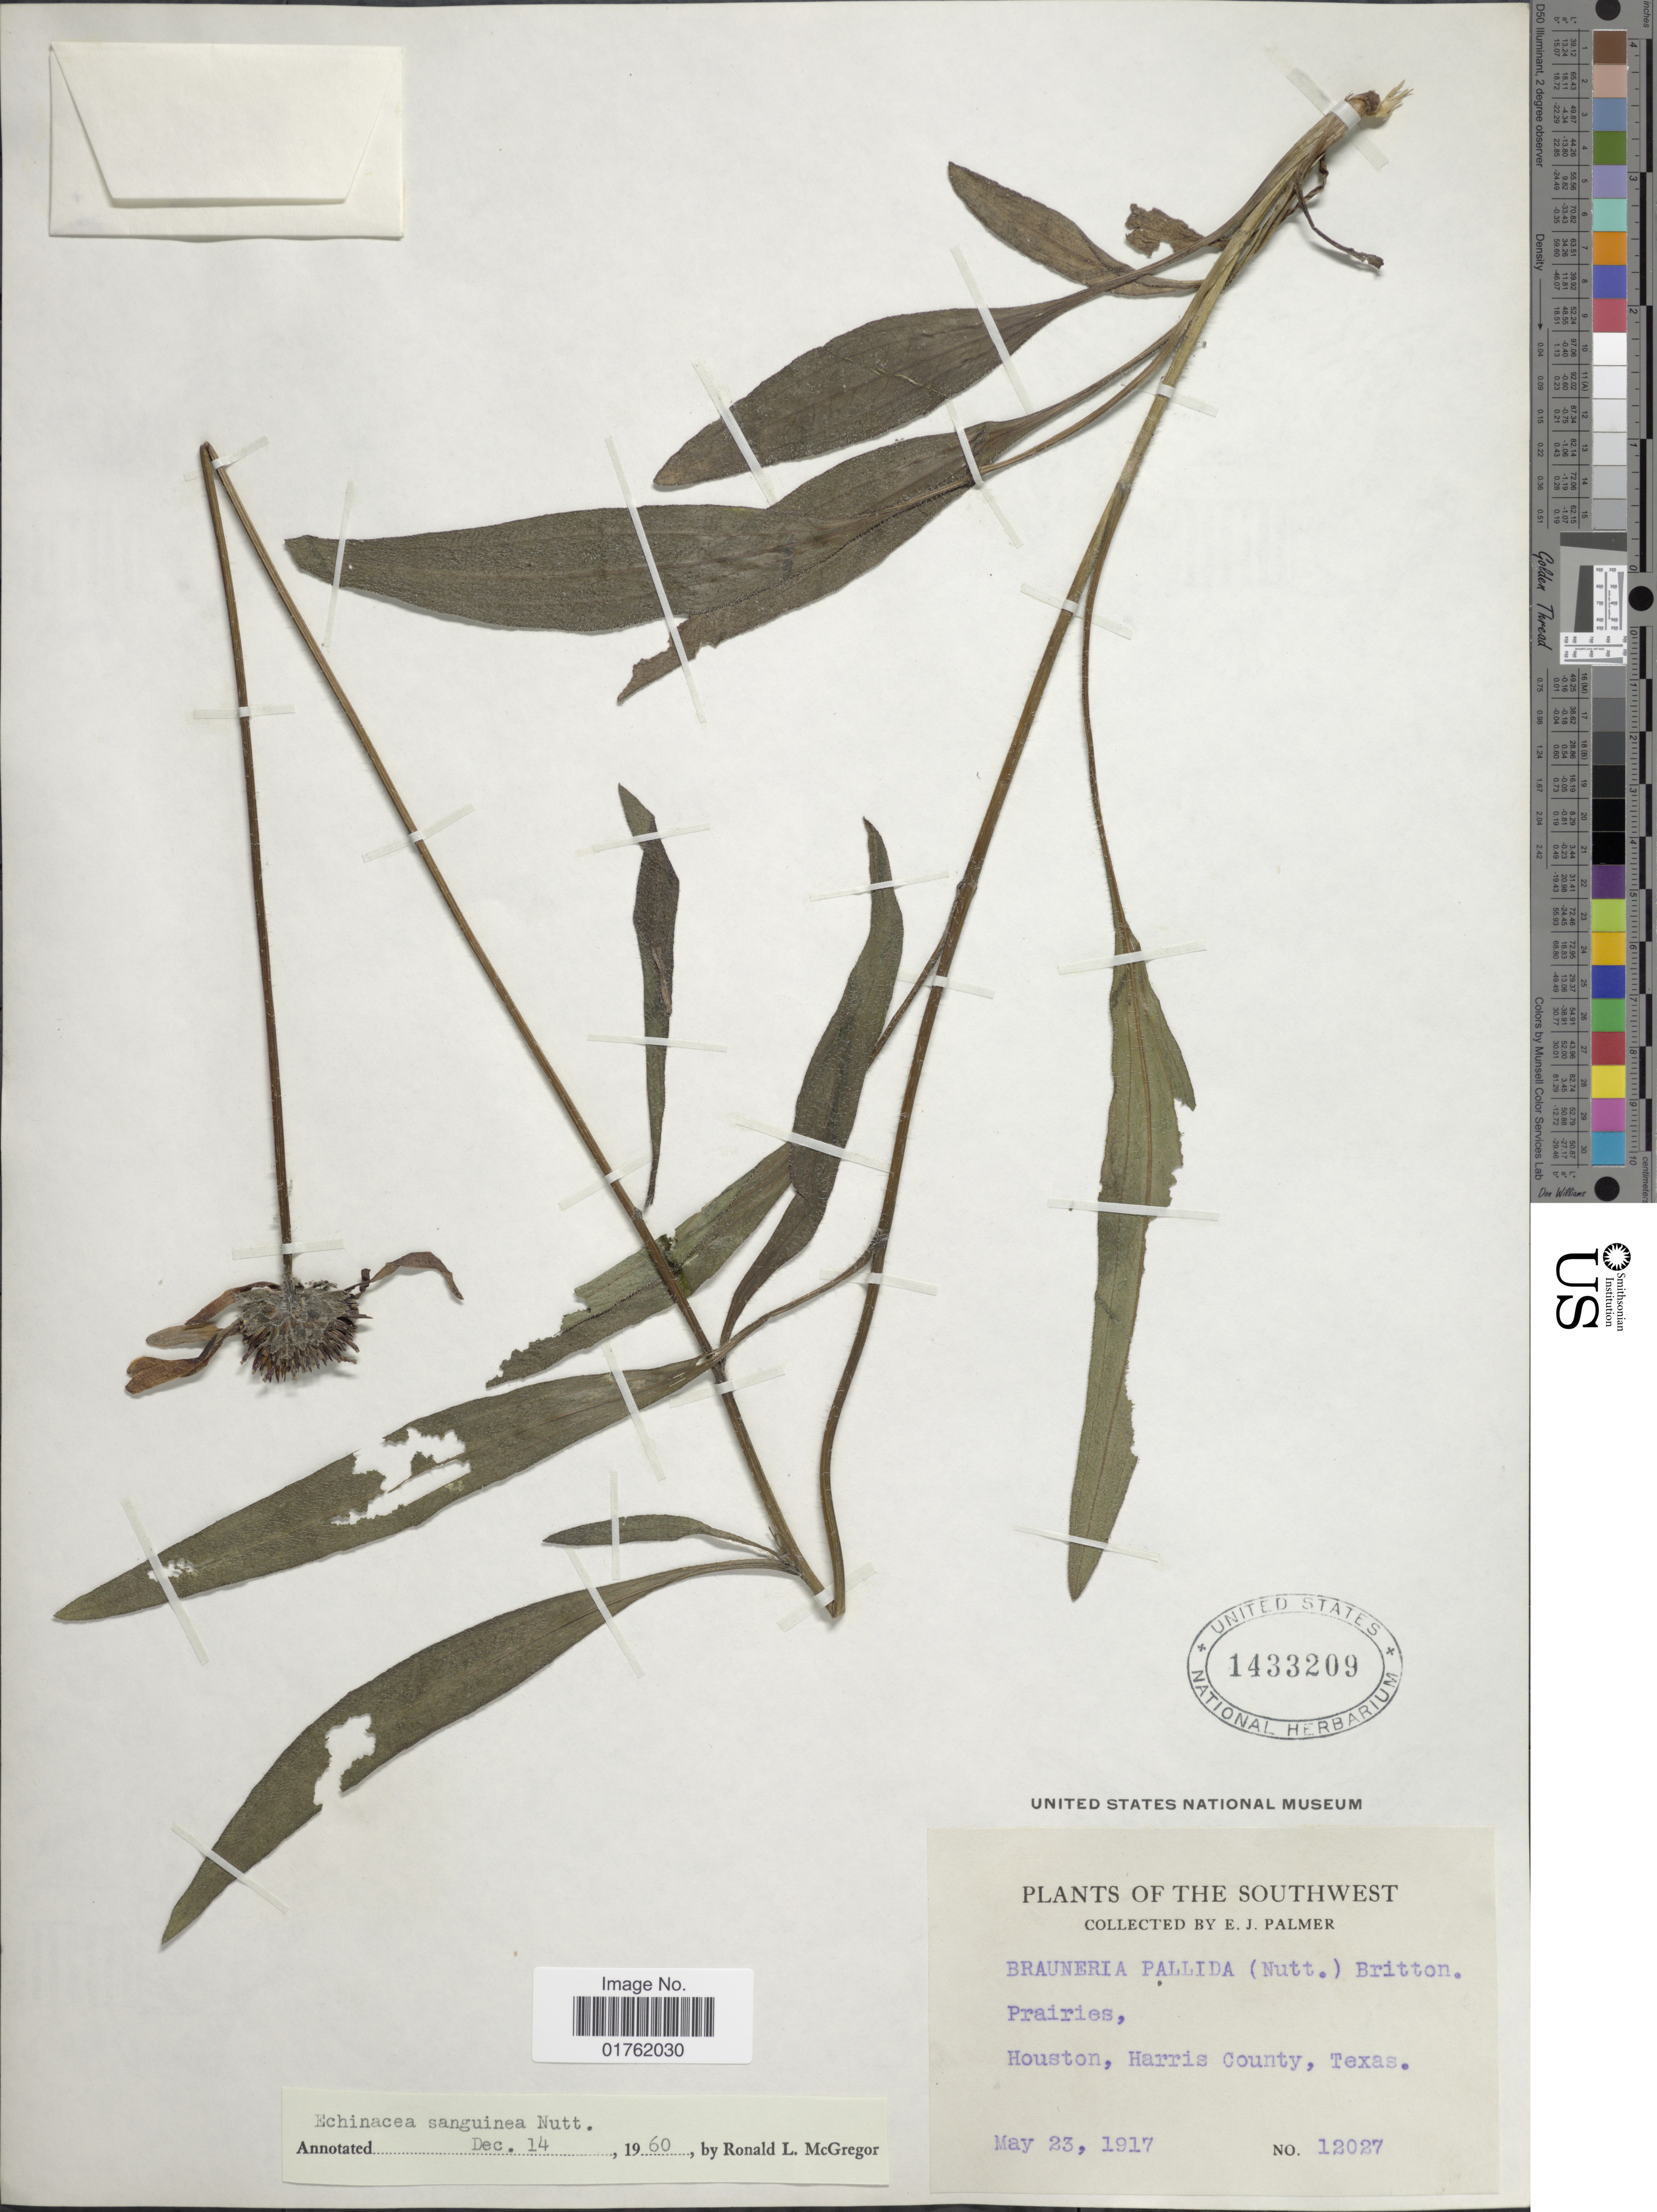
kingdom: Plantae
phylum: Tracheophyta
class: Magnoliopsida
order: Asterales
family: Asteraceae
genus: Echinacea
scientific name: Echinacea sanguinea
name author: Nutt.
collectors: E. J. Palmer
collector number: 12027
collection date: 1917-05-23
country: United States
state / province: Texas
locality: The Southwest, Prairies, Houston, Harris County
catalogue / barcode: US 1433209